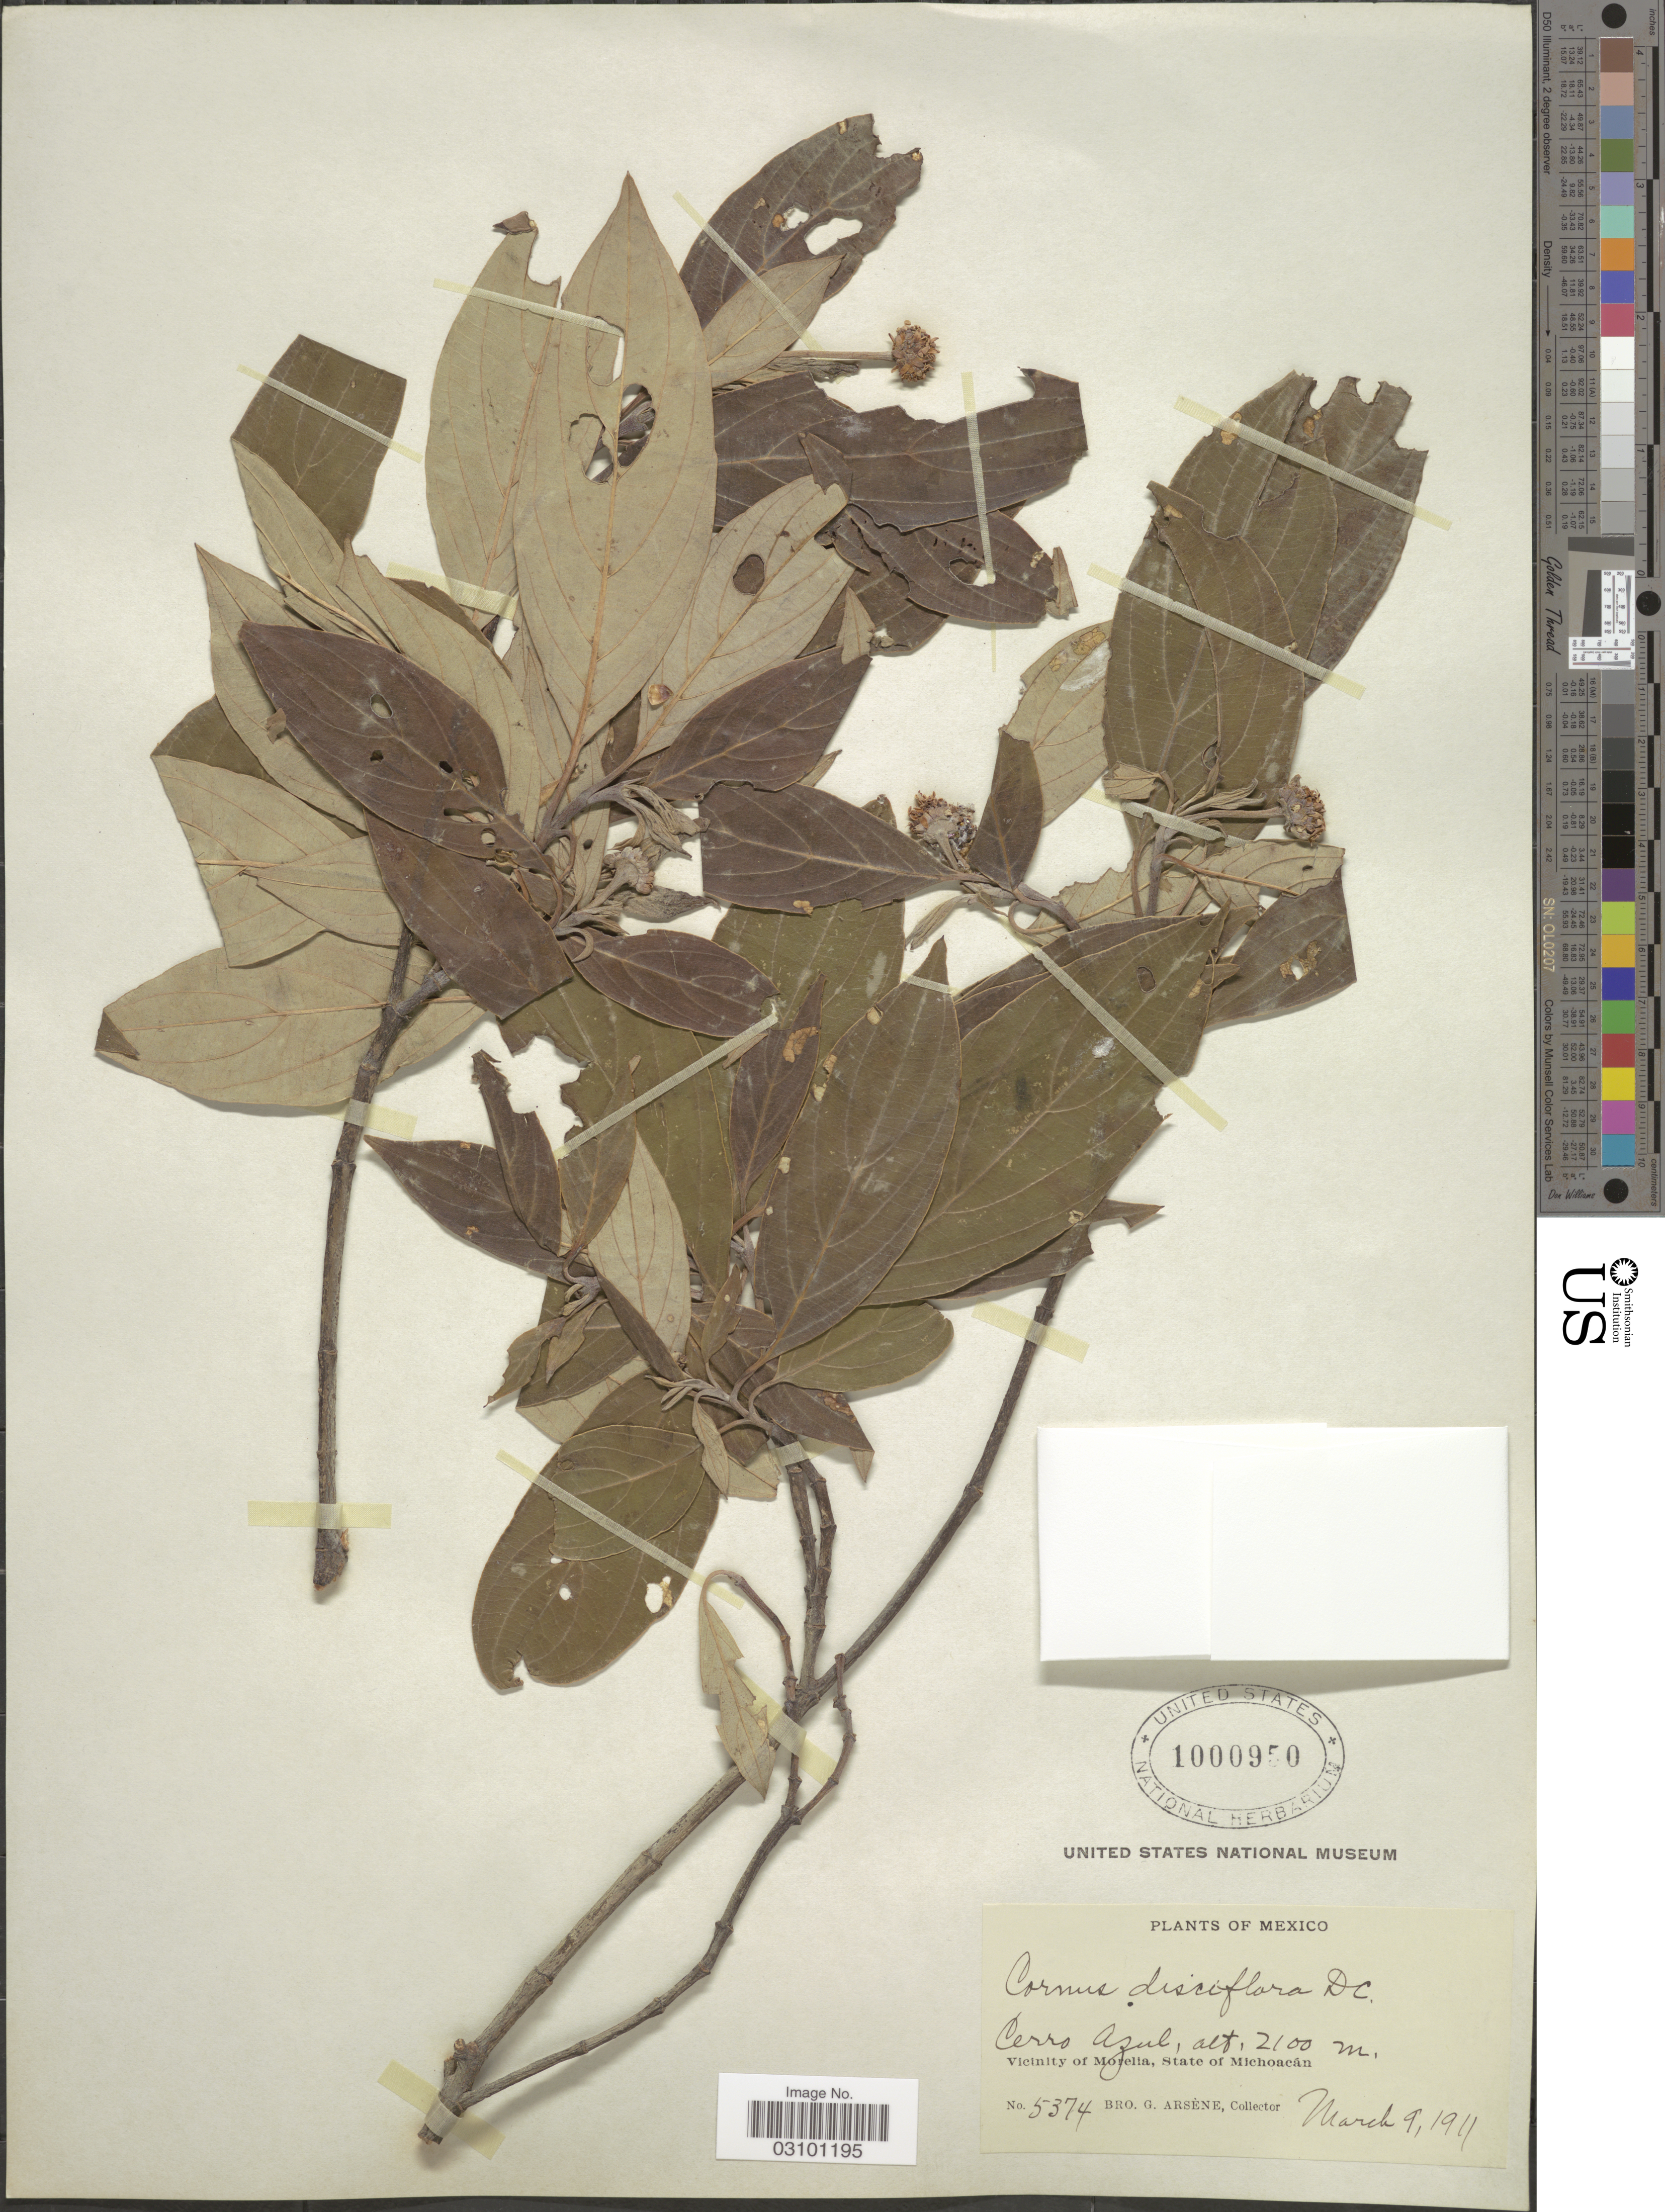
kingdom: Plantae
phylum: Tracheophyta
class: Magnoliopsida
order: Cornales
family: Cornaceae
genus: Cornus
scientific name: Cornus disciflora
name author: Moc. & Sessé ex DC.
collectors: Bro. G. Arsène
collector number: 5374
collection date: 1911-03-09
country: Mexico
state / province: Michoacán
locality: Cerro Azul. Vicinity of Morelia.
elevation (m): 2100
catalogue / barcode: US 1000950